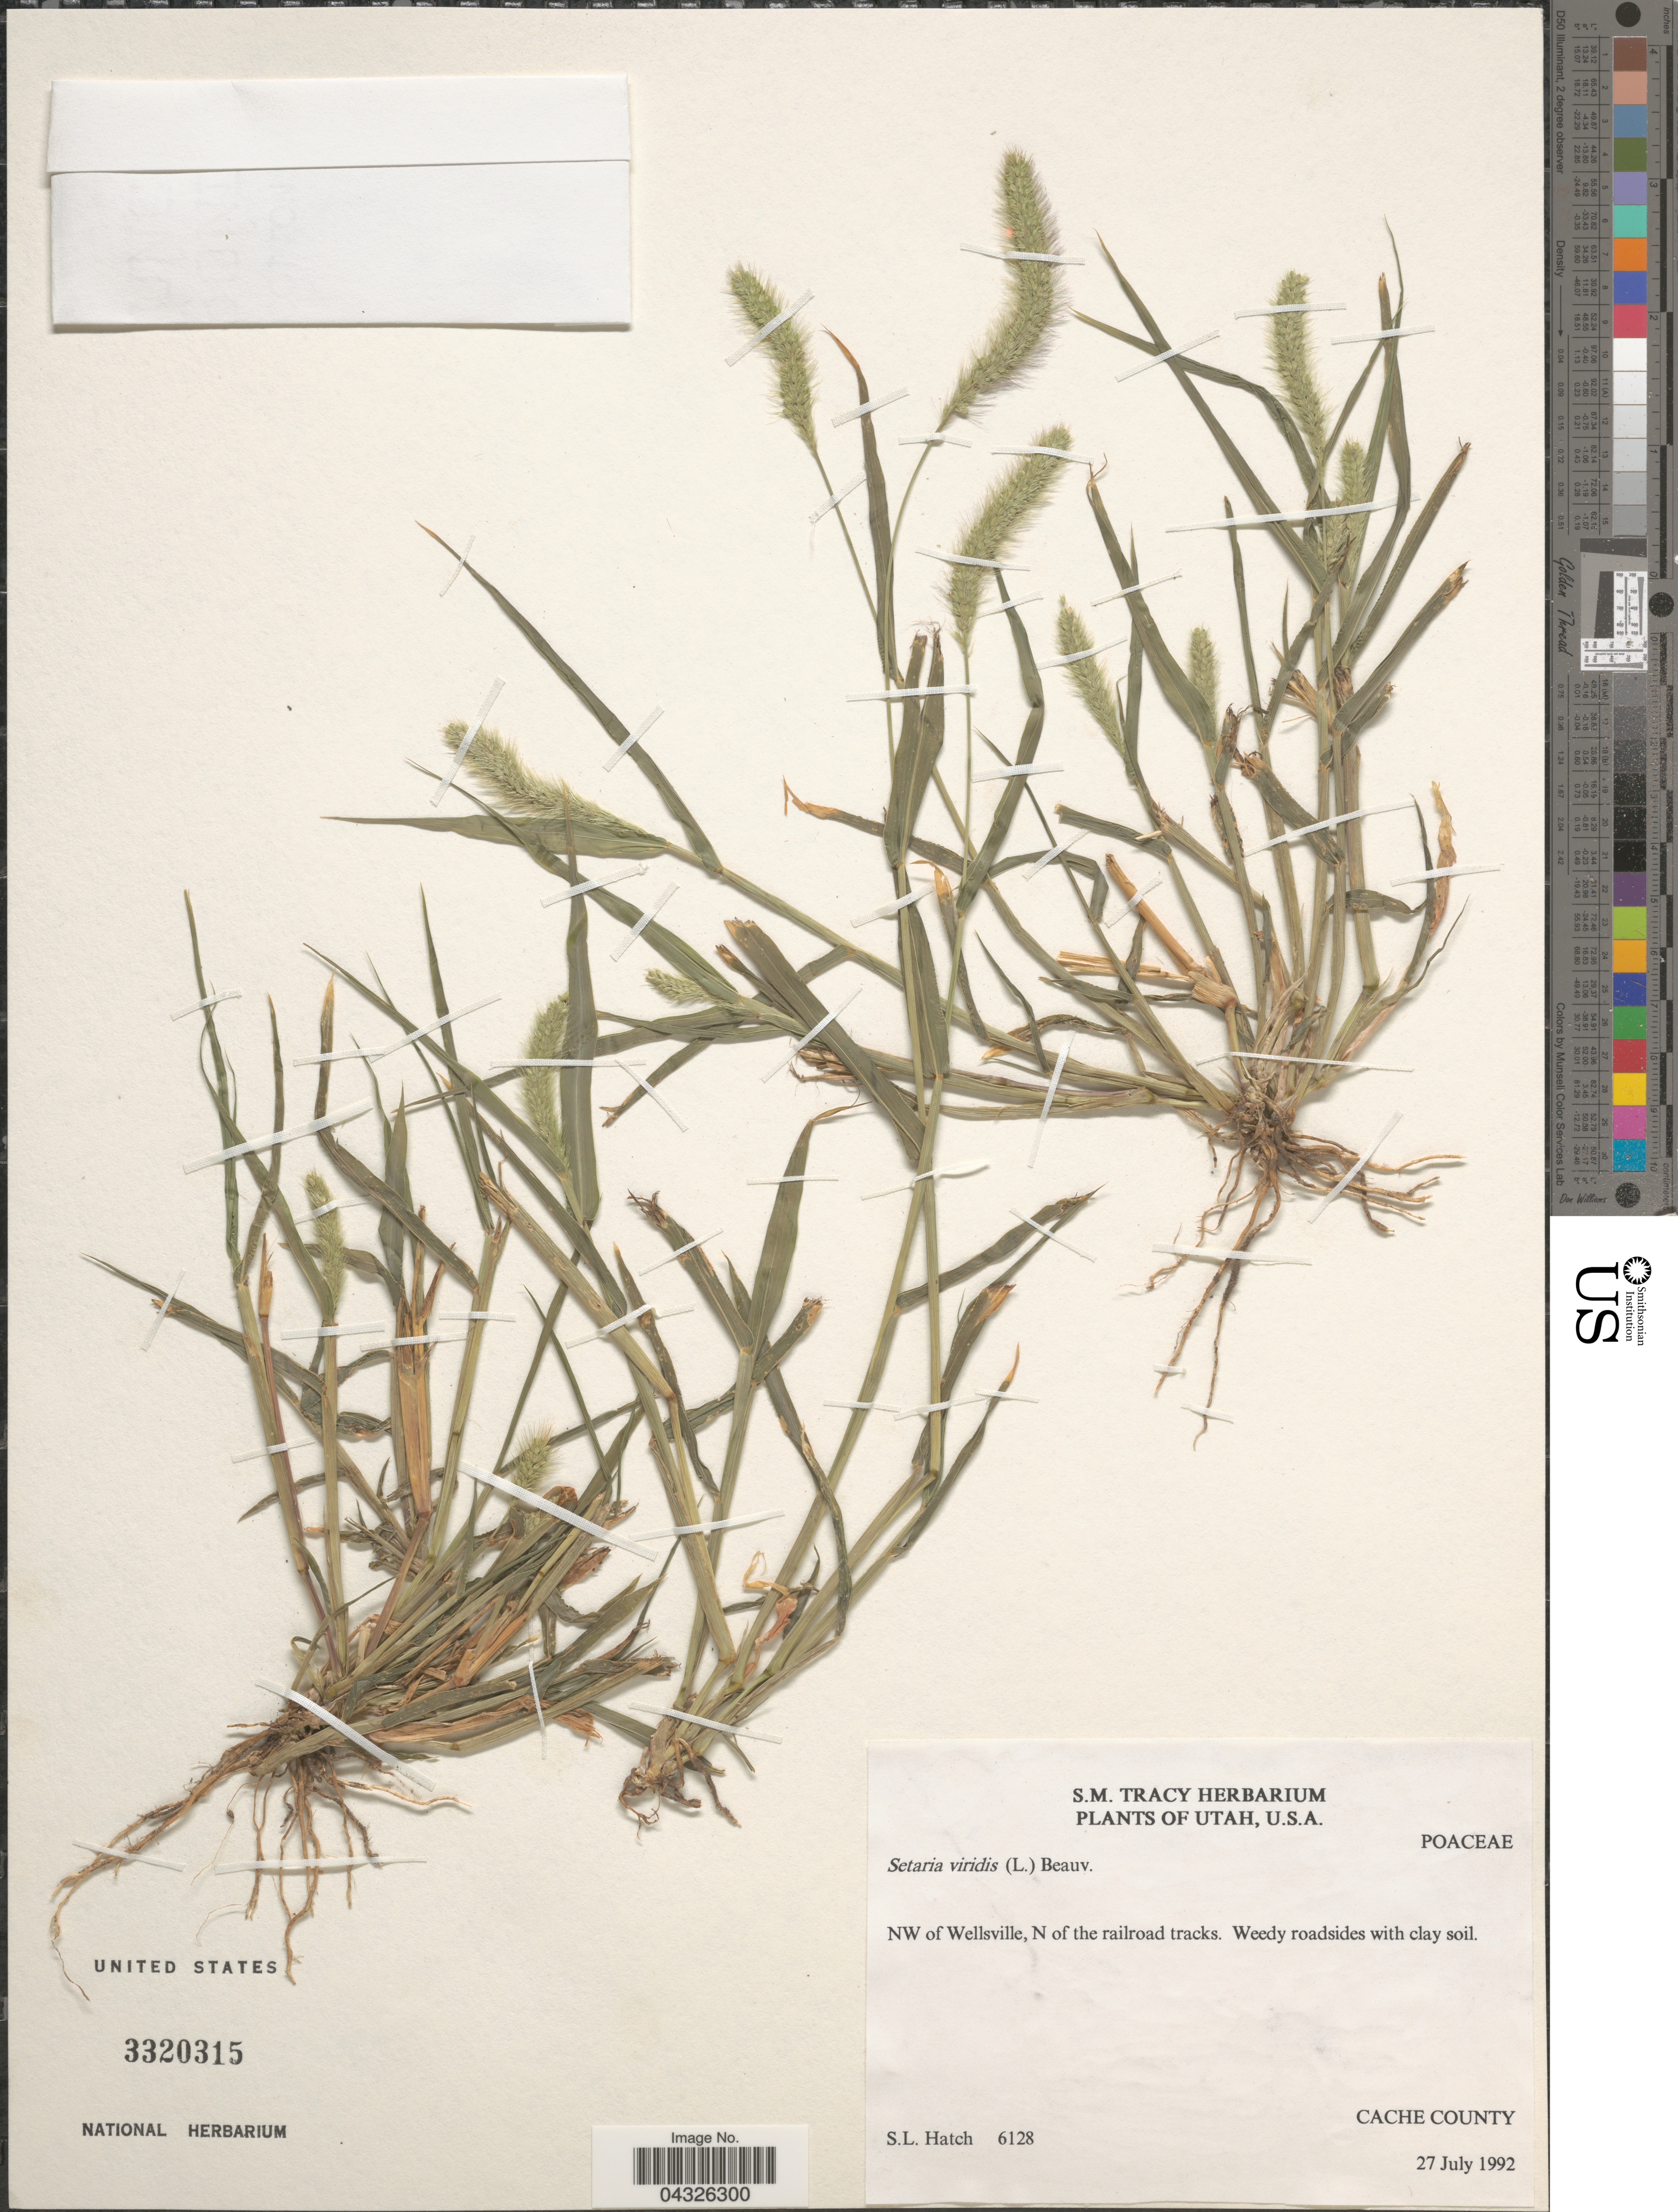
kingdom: Plantae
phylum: Tracheophyta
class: Liliopsida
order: Poales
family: Poaceae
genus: Setaria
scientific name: Setaria viridis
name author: (L.) P. Beauv.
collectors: S. Hatch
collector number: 6128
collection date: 1992-07-27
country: United States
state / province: Utah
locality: NW of Wellsville, N of the railroad tracks. Weedy roadsides with clay soil. Cache County.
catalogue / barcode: US 3320315